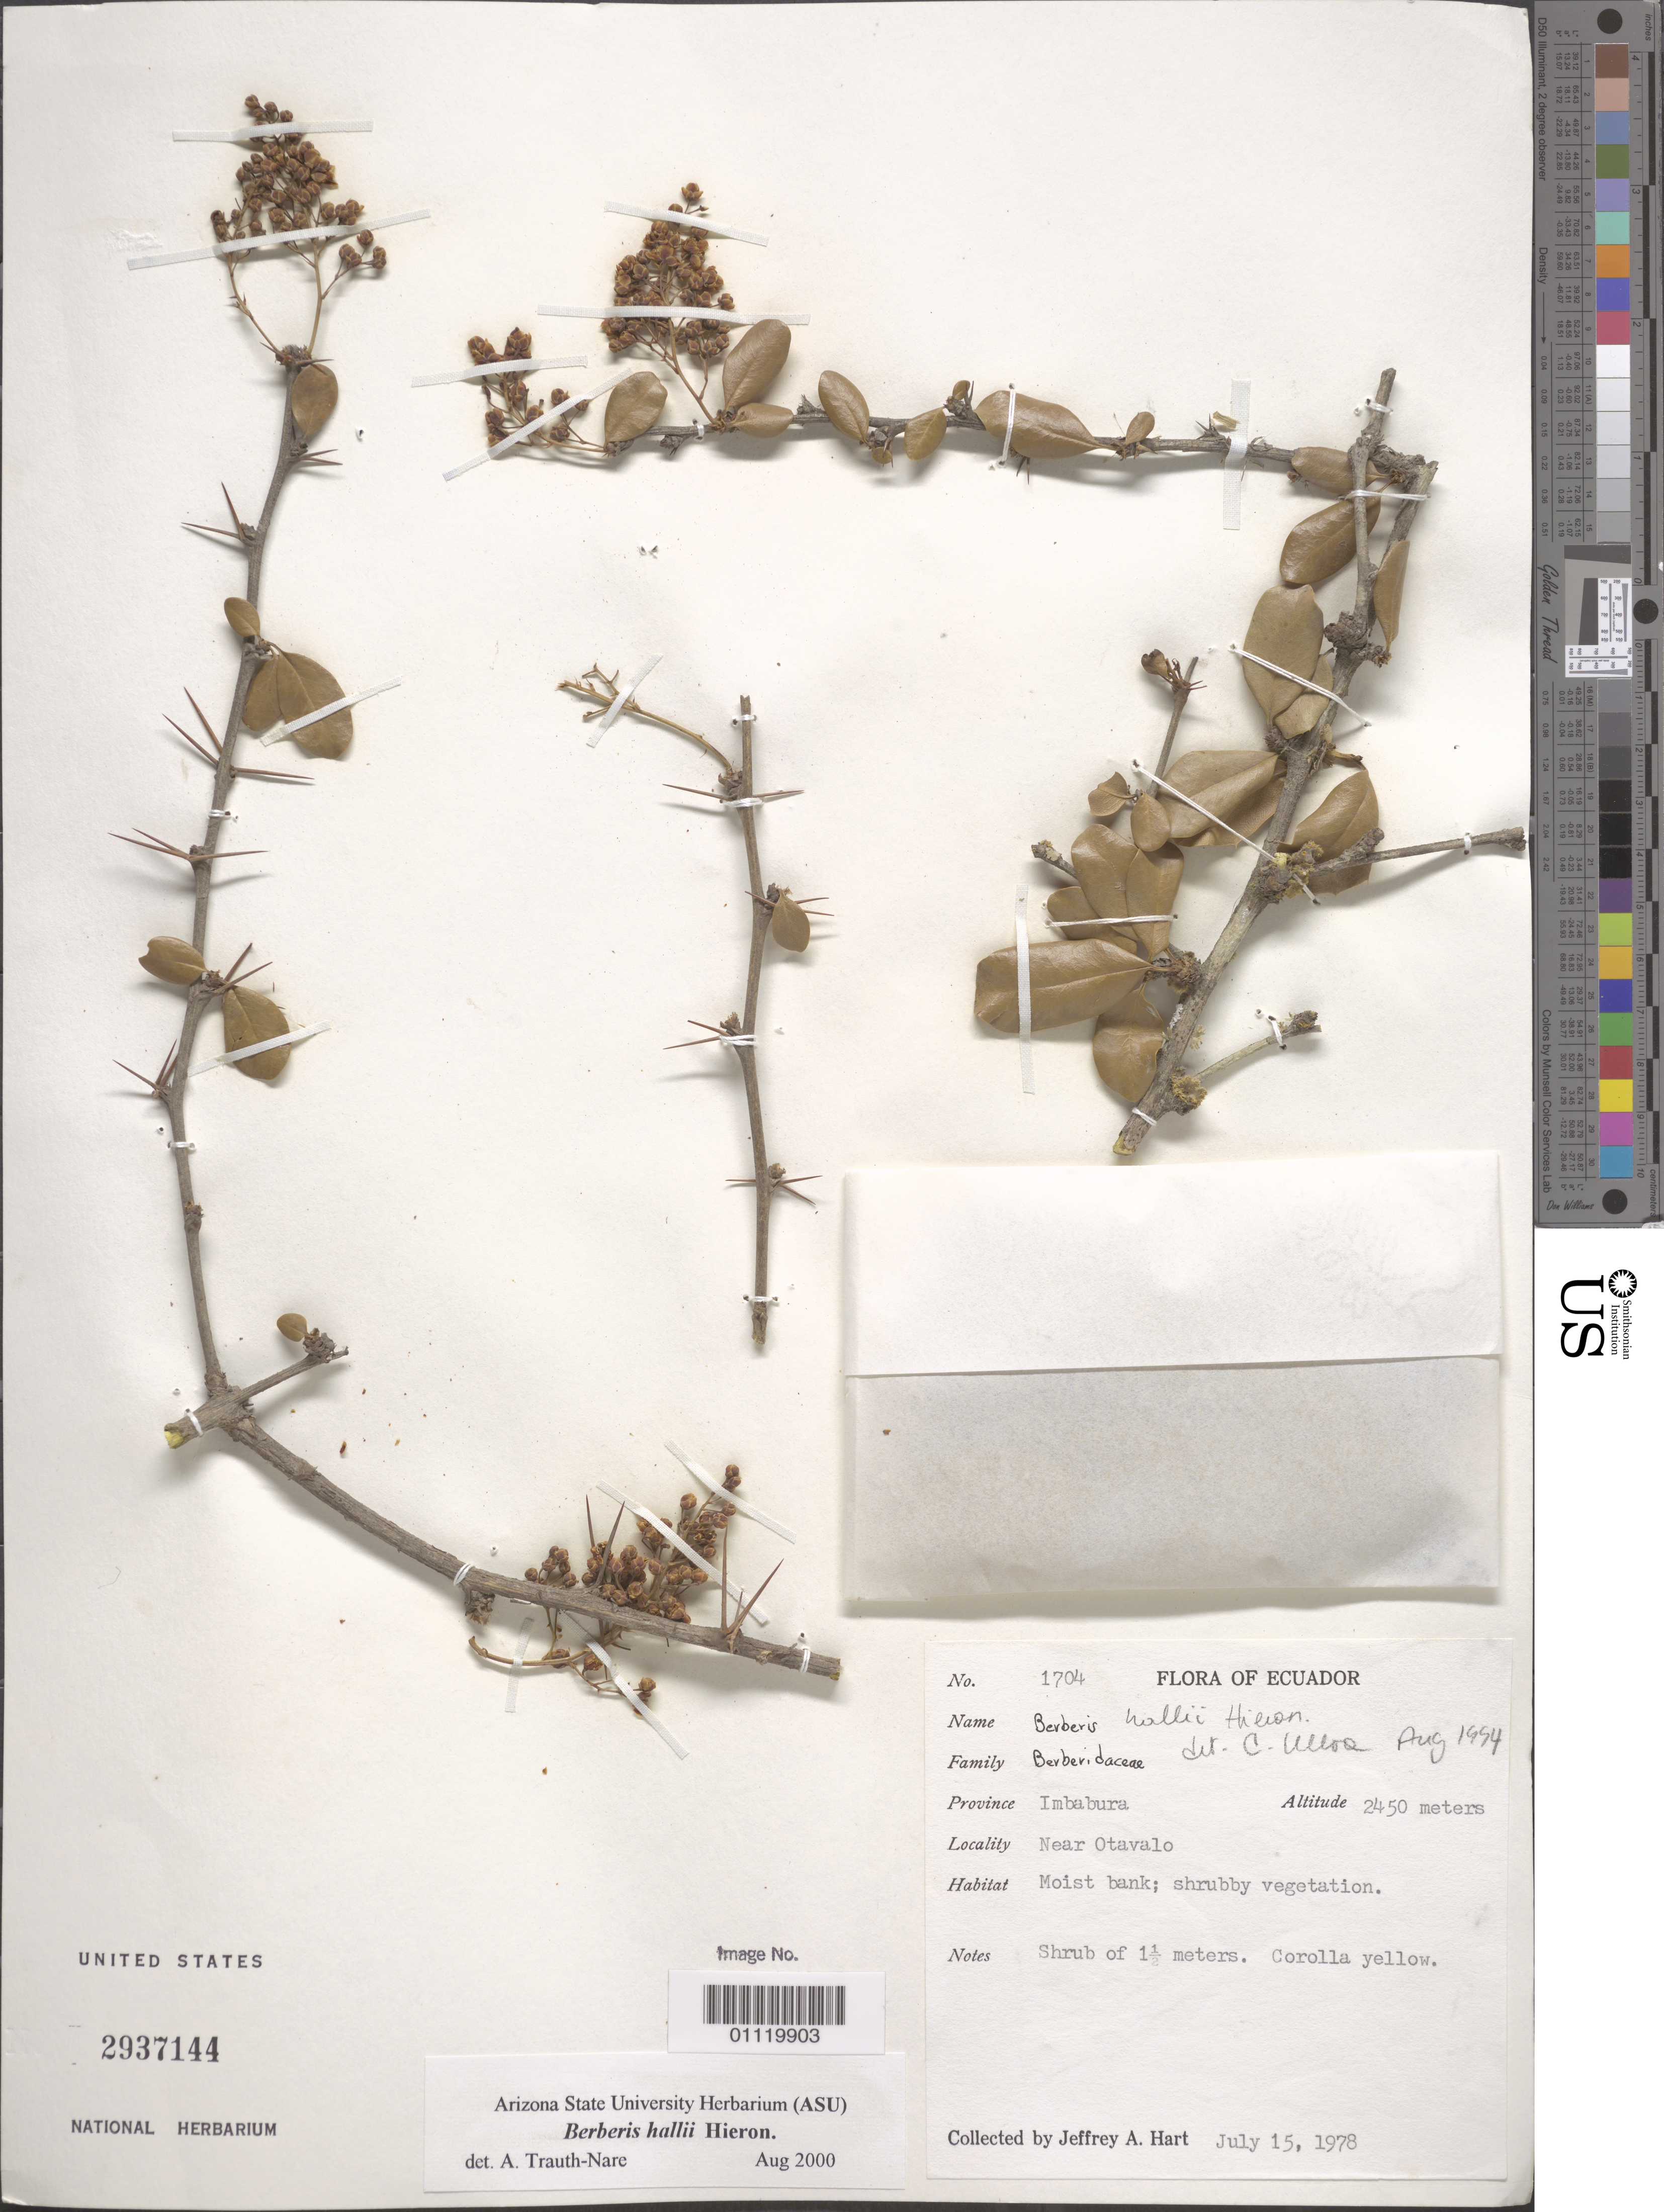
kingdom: Plantae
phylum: Tracheophyta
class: Magnoliopsida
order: Ranunculales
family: Berberidaceae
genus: Berberis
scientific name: Berberis hallii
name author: Hieron.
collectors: J. A. Hart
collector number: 1704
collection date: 1978-07-15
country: Ecuador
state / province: Imbabura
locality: Near Otavalo.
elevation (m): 2450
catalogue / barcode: US 2937144